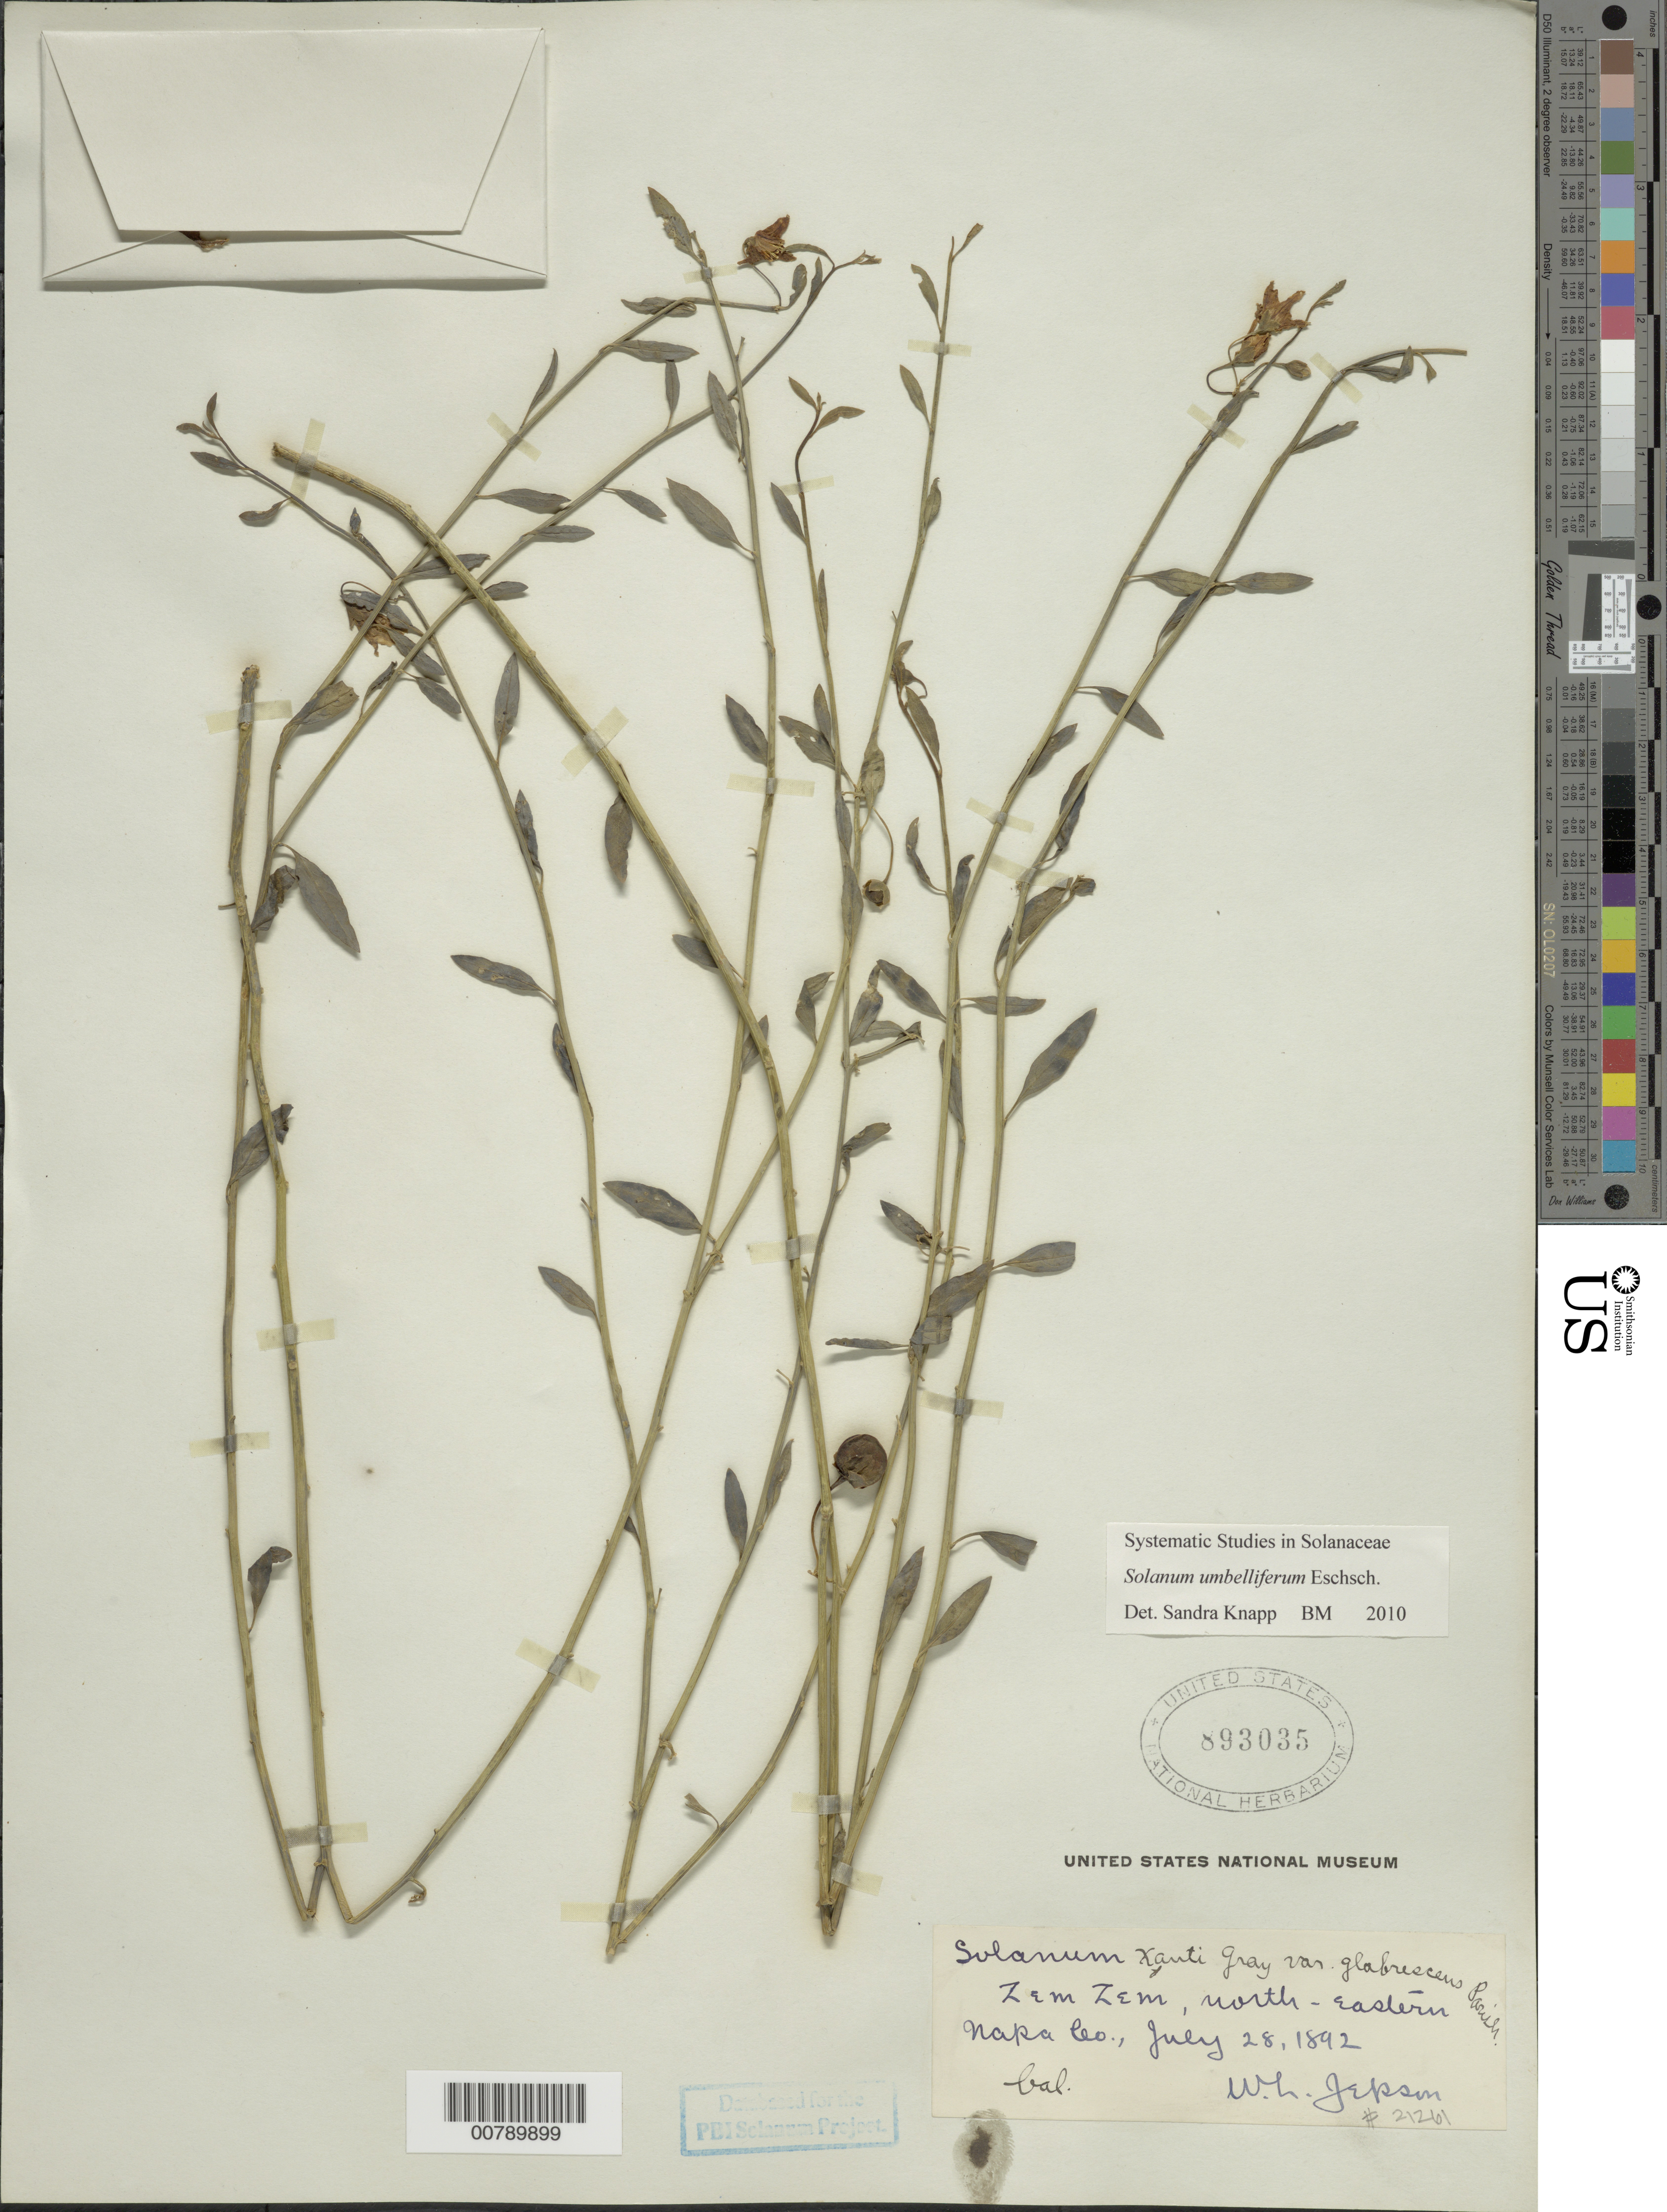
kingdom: Plantae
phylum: Tracheophyta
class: Magnoliopsida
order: Solanales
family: Solanaceae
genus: Solanum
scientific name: Solanum umbelliferum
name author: Eschsch.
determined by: Knapp, S. D.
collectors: W. L. Jepson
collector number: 21261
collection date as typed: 28 Jul 1892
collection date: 1892-07-28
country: United States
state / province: California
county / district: Napa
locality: Northeastern Napa County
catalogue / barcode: US 893035